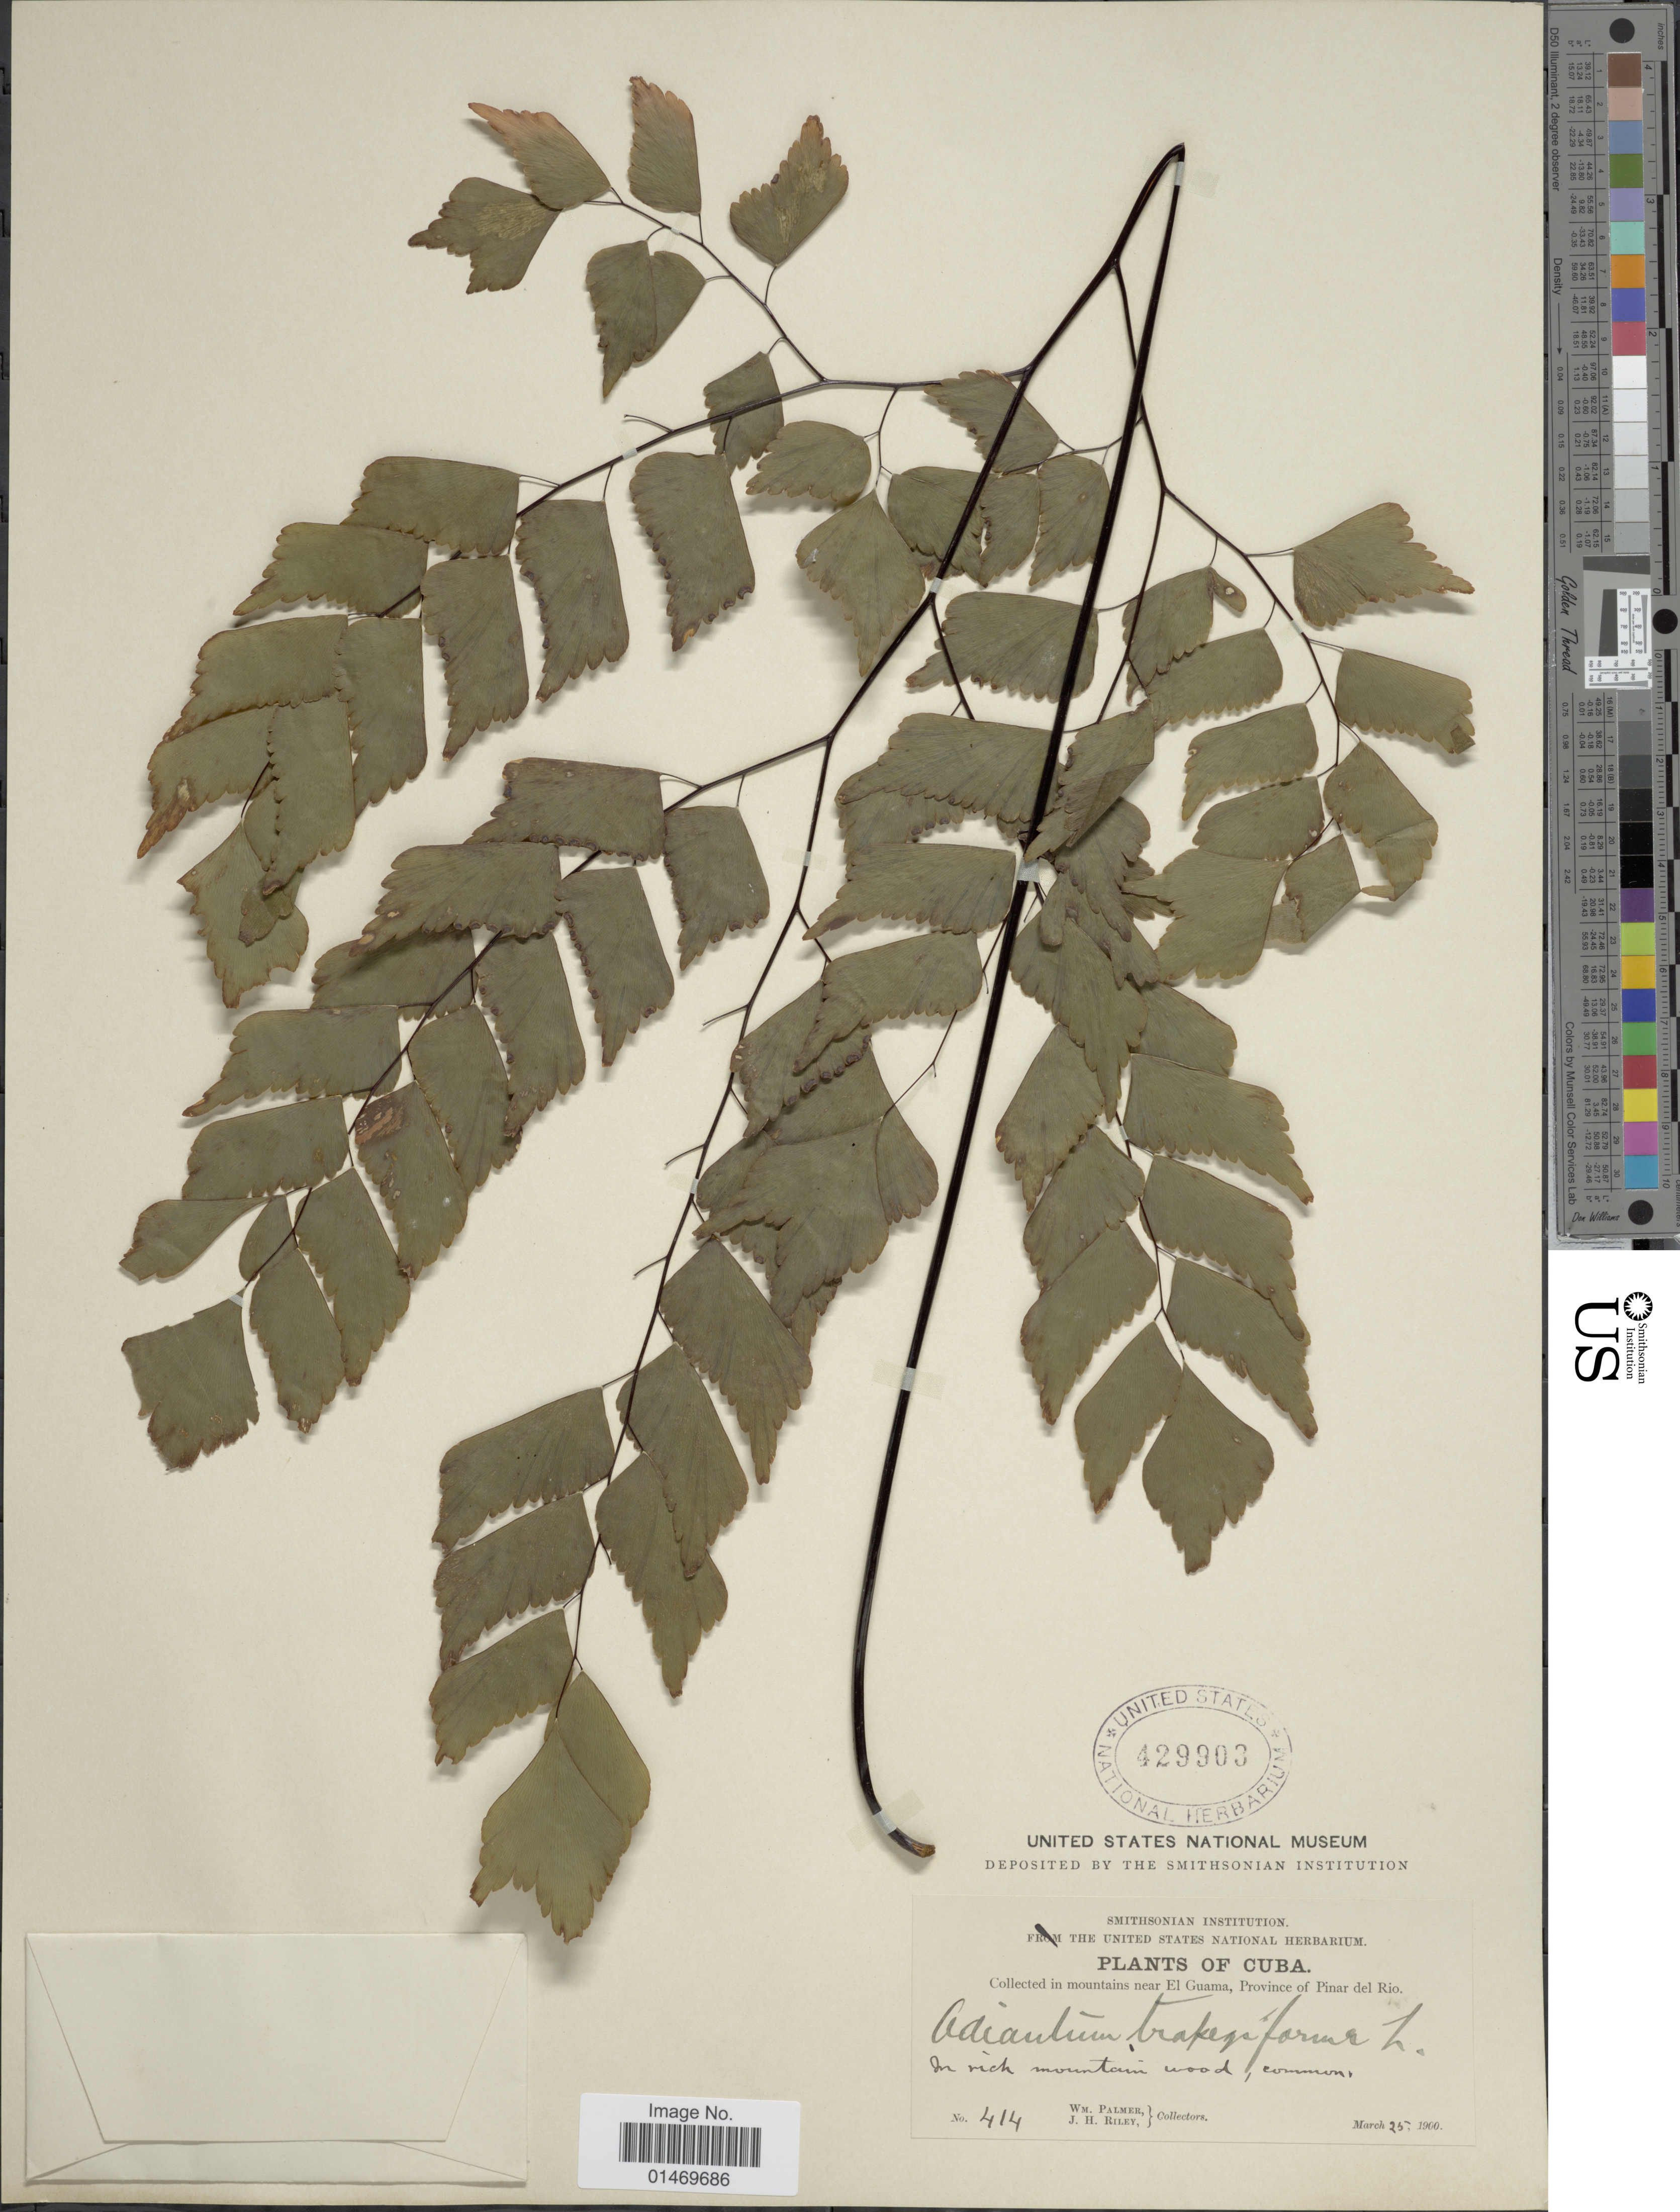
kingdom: Plantae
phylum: Tracheophyta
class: Polypodiopsida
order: Polypodiales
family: Pteridaceae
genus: Adiantum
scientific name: Adiantum trapeziforme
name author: L.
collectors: W. Palmer & J. H. Riley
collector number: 414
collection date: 1900-03-25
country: Cuba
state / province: Pinar del Río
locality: Cuba, mountains near El Guama.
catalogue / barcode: US 429903